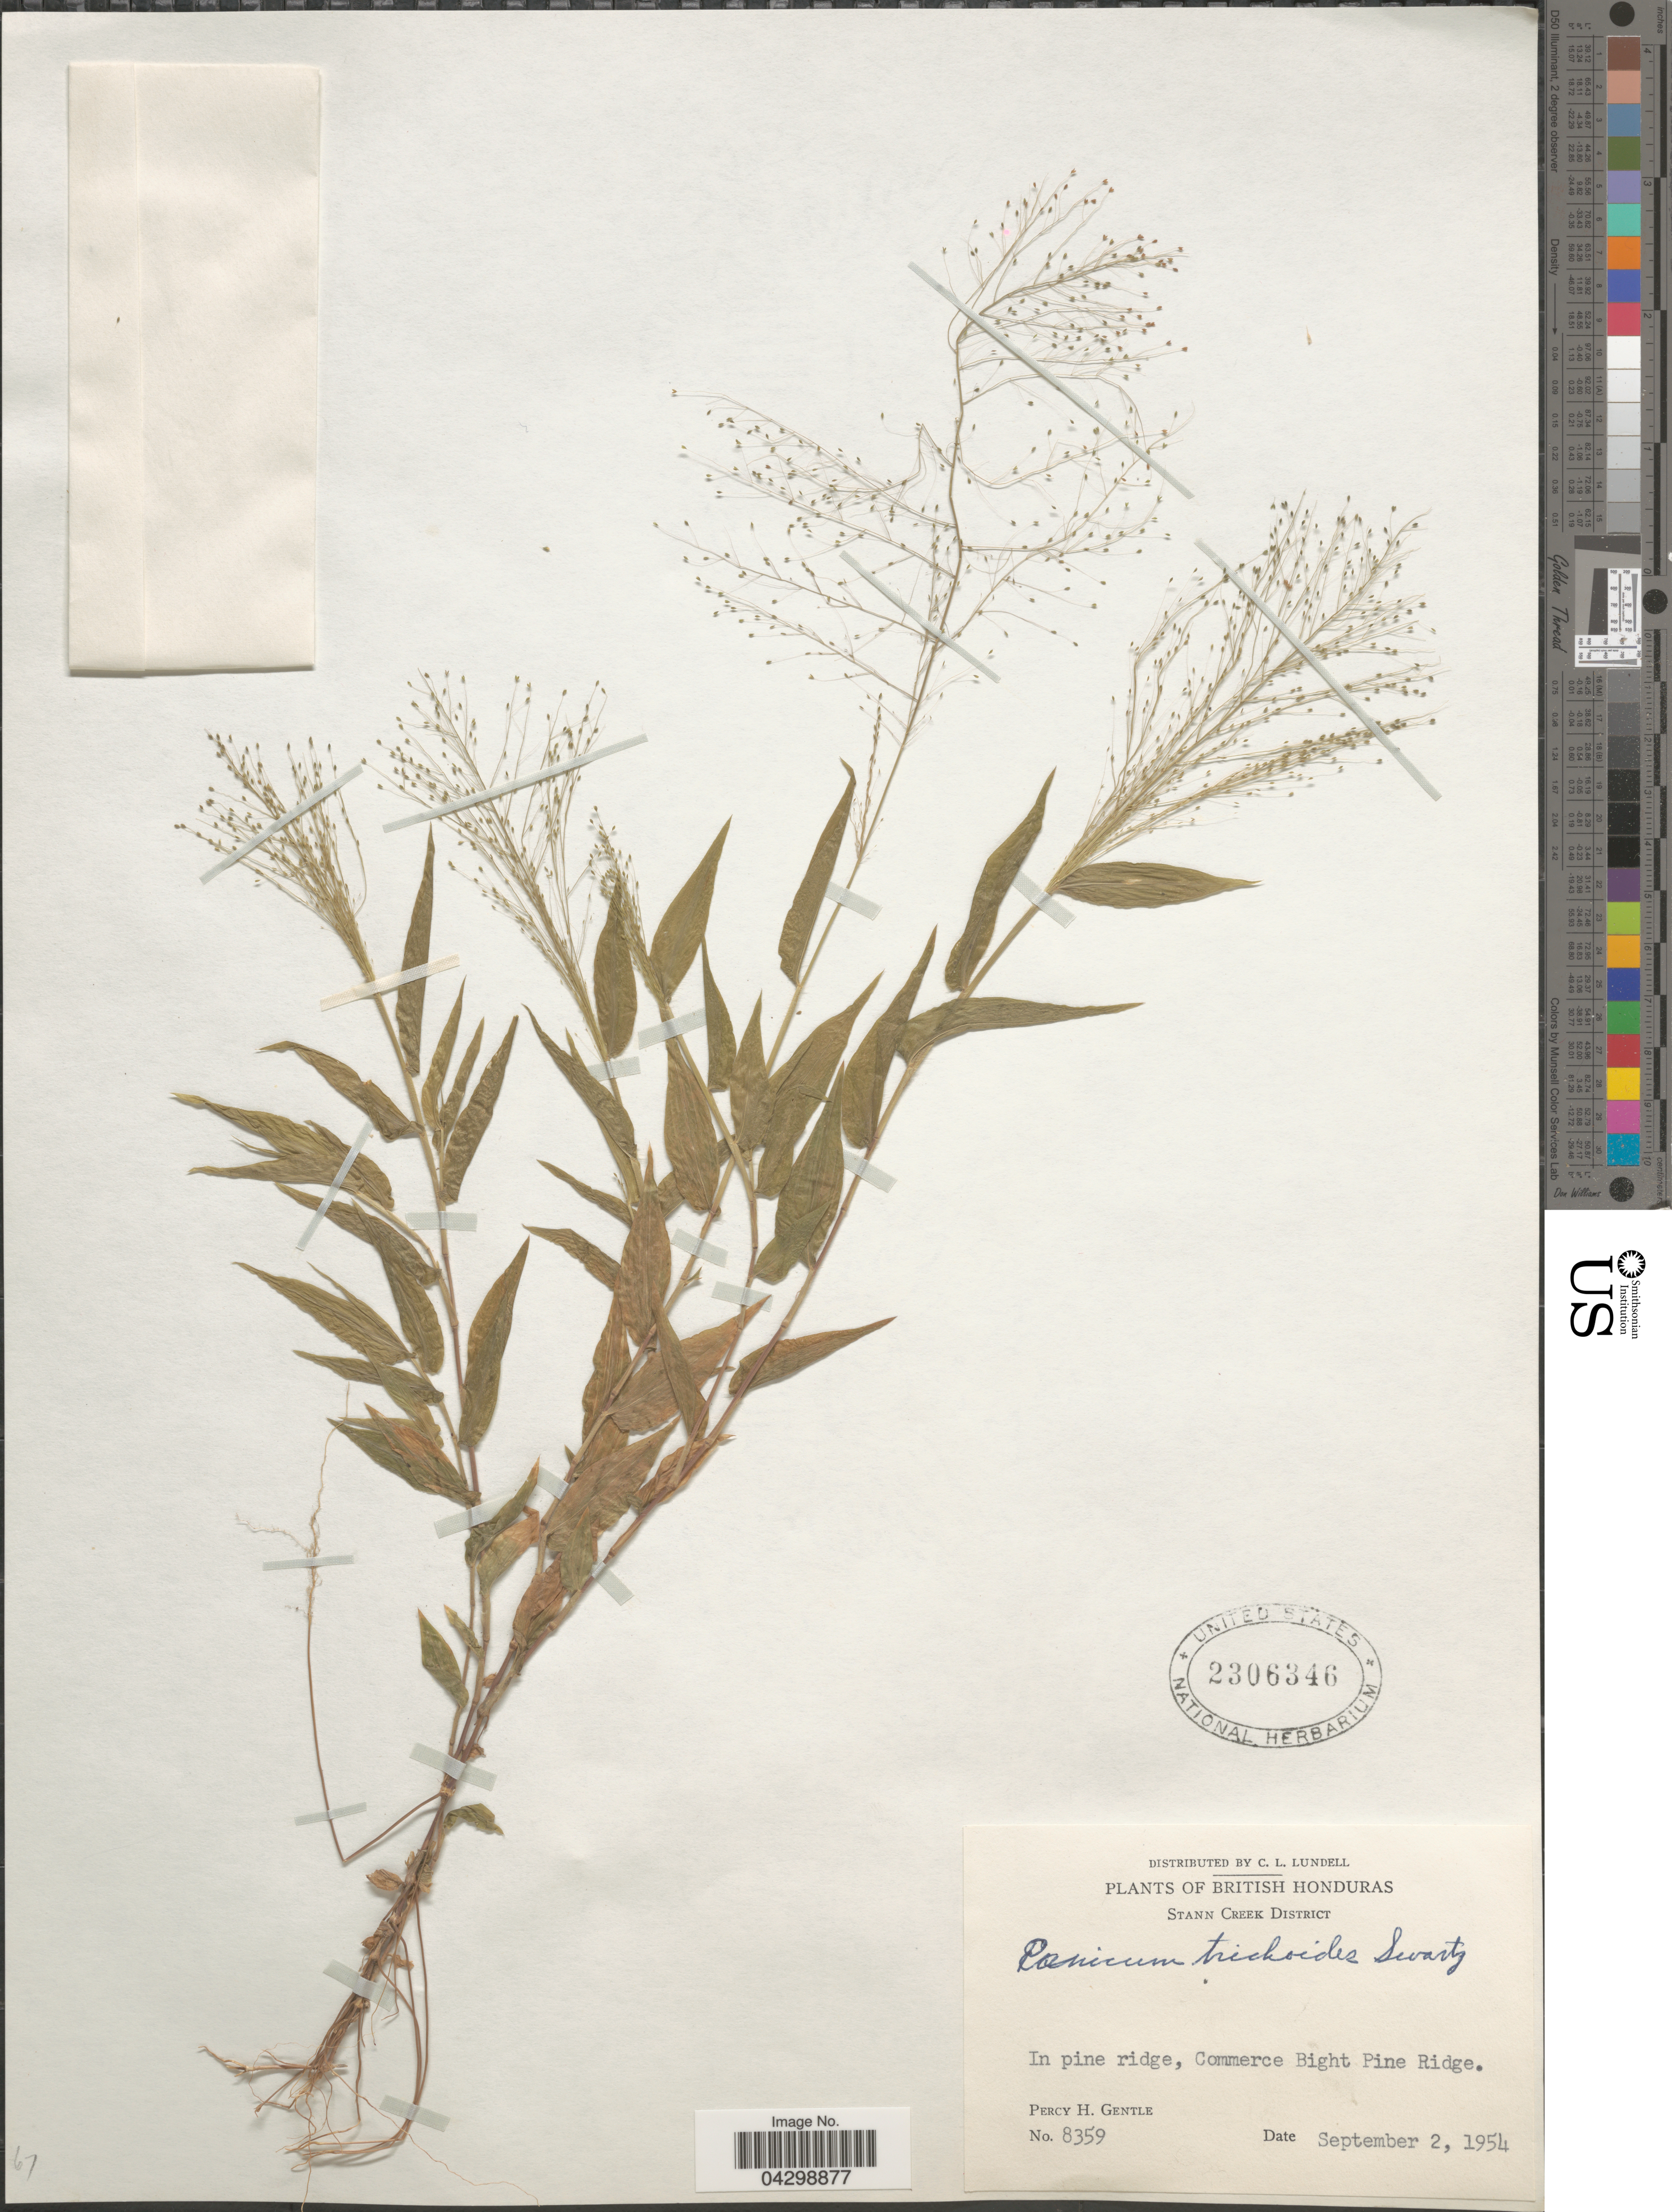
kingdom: Plantae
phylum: Tracheophyta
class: Liliopsida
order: Poales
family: Poaceae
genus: Panicum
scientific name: Panicum trichoides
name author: Sw.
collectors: P. H. Gentle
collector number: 8359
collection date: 1954-09-02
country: Belize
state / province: Stann Creek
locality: British Honduras. Stann Creek District. In pine ridge, Commerce Bight Pine Ridge.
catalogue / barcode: US 2306346